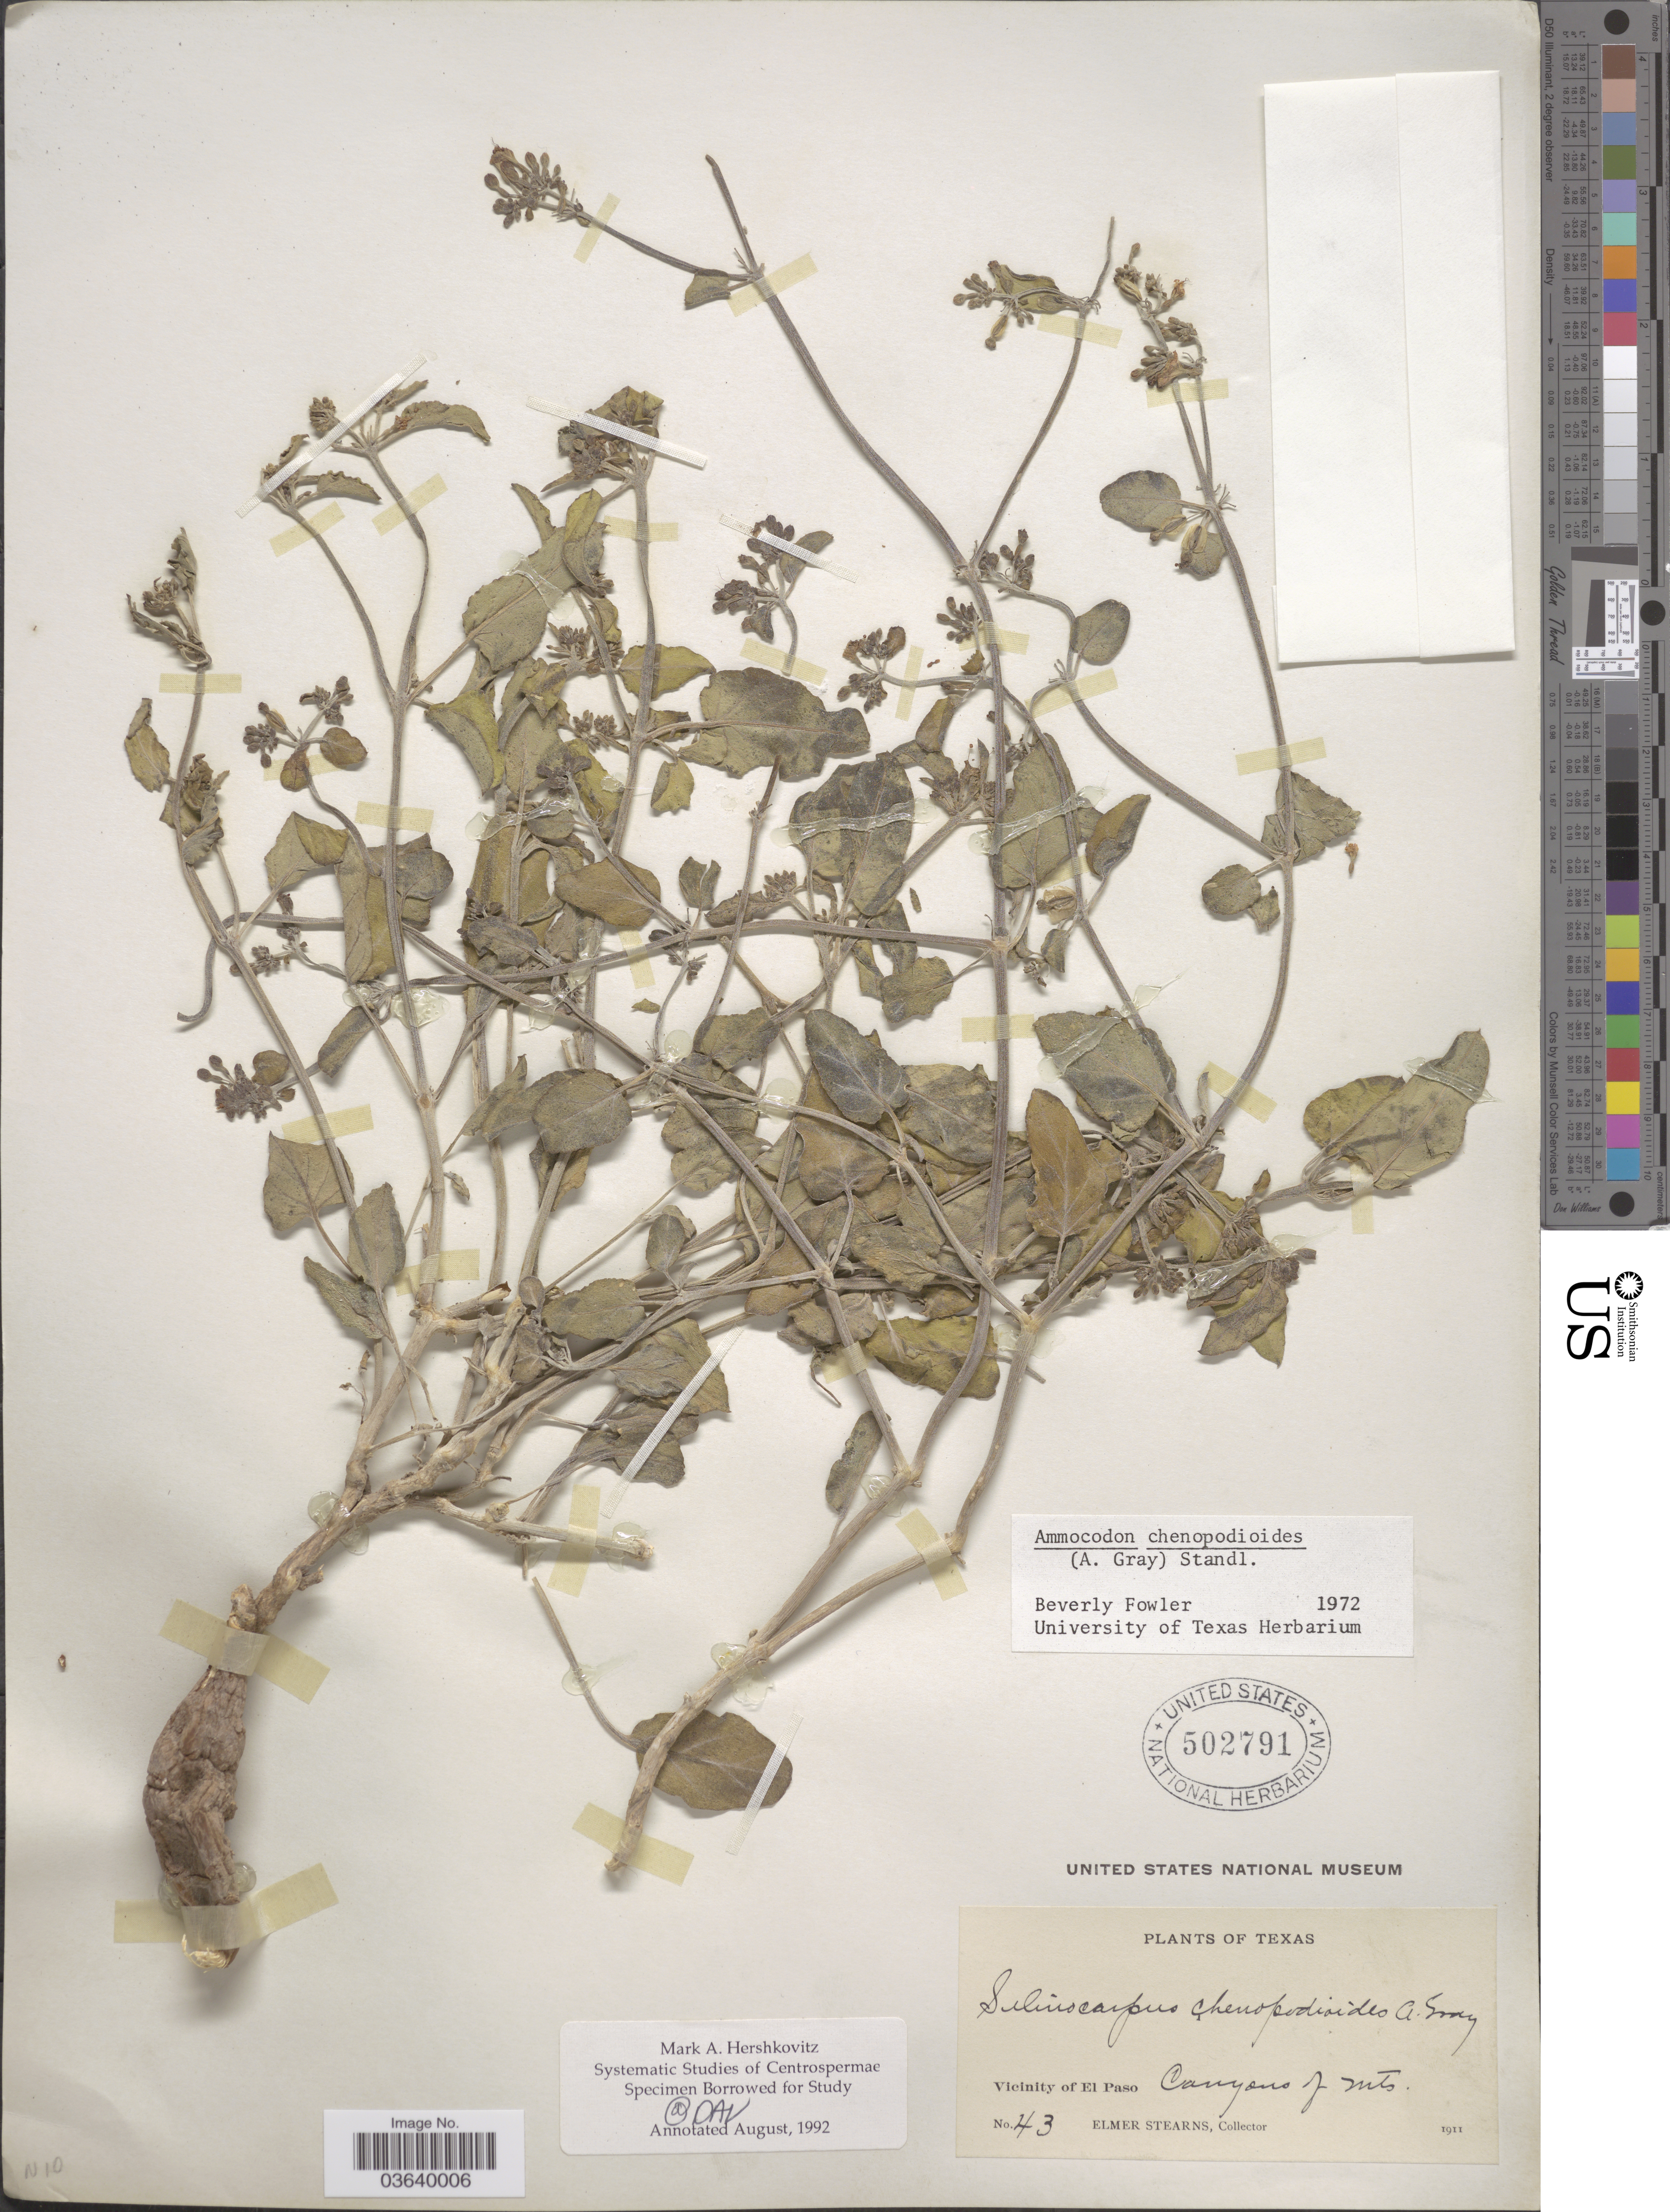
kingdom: Plantae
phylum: Tracheophyta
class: Magnoliopsida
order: Caryophyllales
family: Nyctaginaceae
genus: Acleisanthes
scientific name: Acleisanthes chenopodioides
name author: (A. Gray) R.A. Levin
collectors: E. Stearns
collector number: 43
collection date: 1911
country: United States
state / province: Texas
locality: Vicinity of El Paso Canyons of Mts.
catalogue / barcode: US 502791